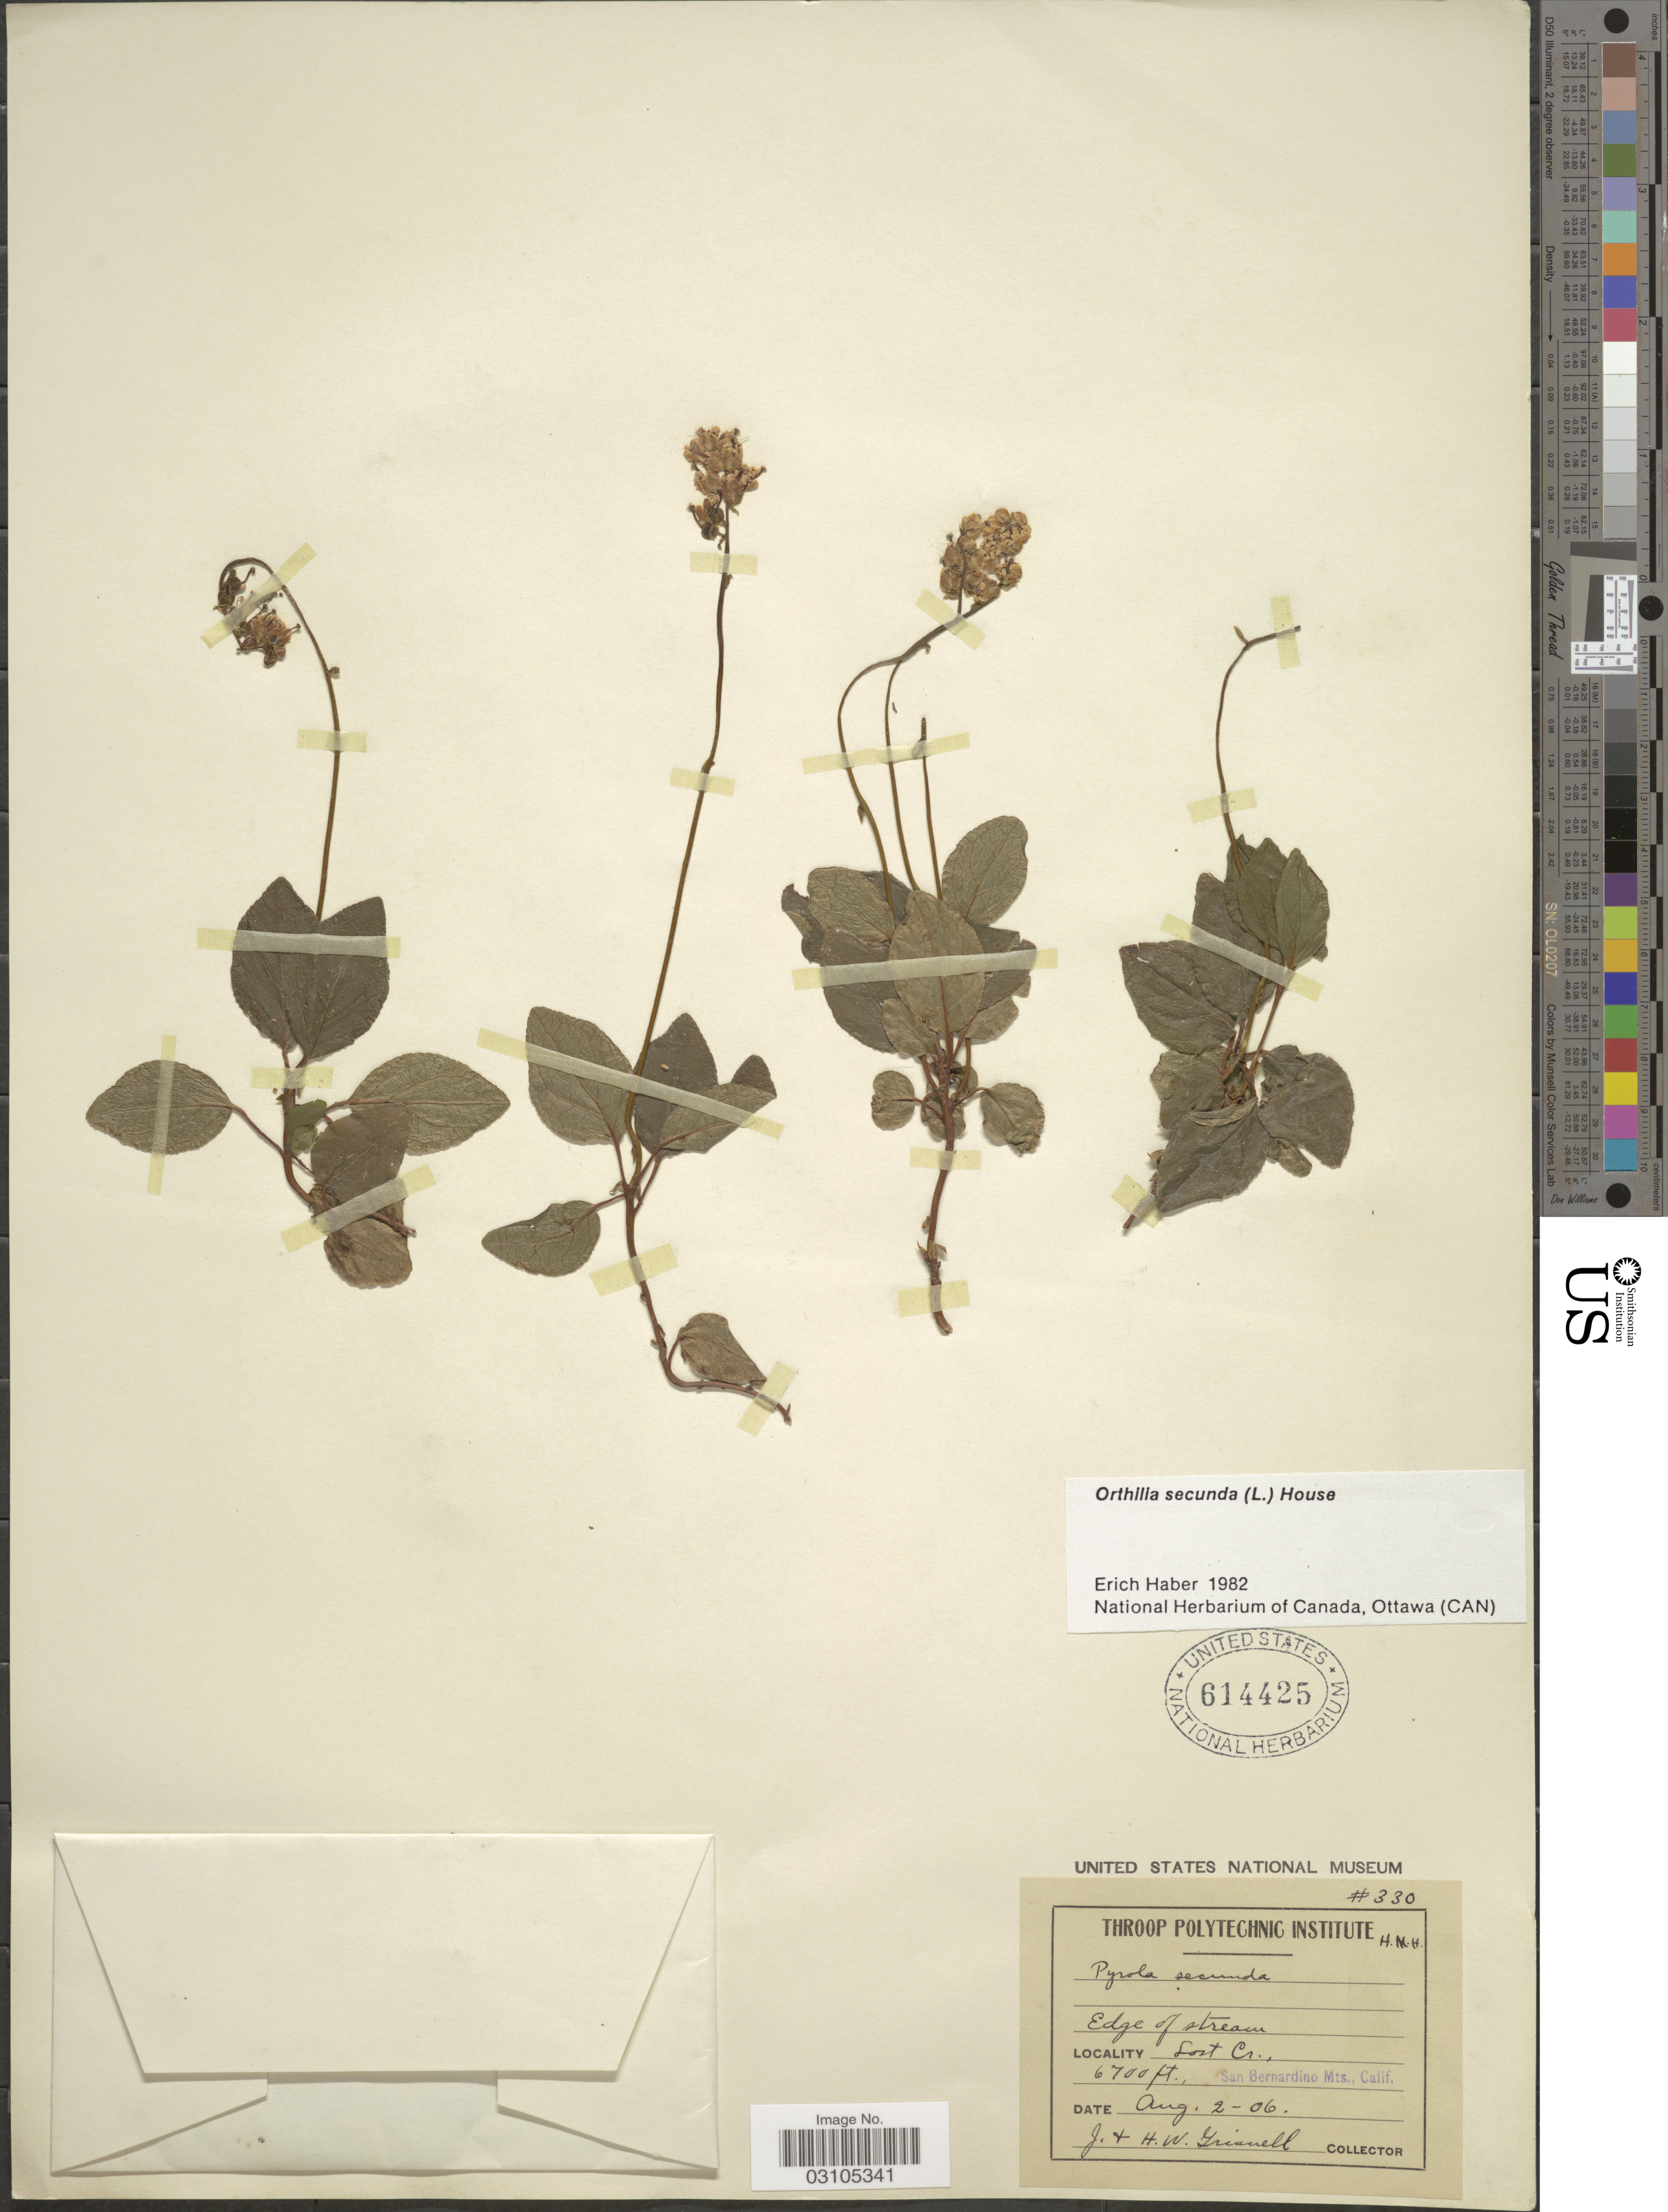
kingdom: Plantae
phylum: Tracheophyta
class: Magnoliopsida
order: Ericales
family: Ericaceae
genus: Orthilia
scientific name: Orthilia secunda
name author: (L.) House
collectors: J. Grinnell & H. Grinnell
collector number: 330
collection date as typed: Transcribed d/m/y: 2/8/6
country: United States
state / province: California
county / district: San Bernardino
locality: Lost Cr. San Bernardino Mts.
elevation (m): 2042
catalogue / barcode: US 614425